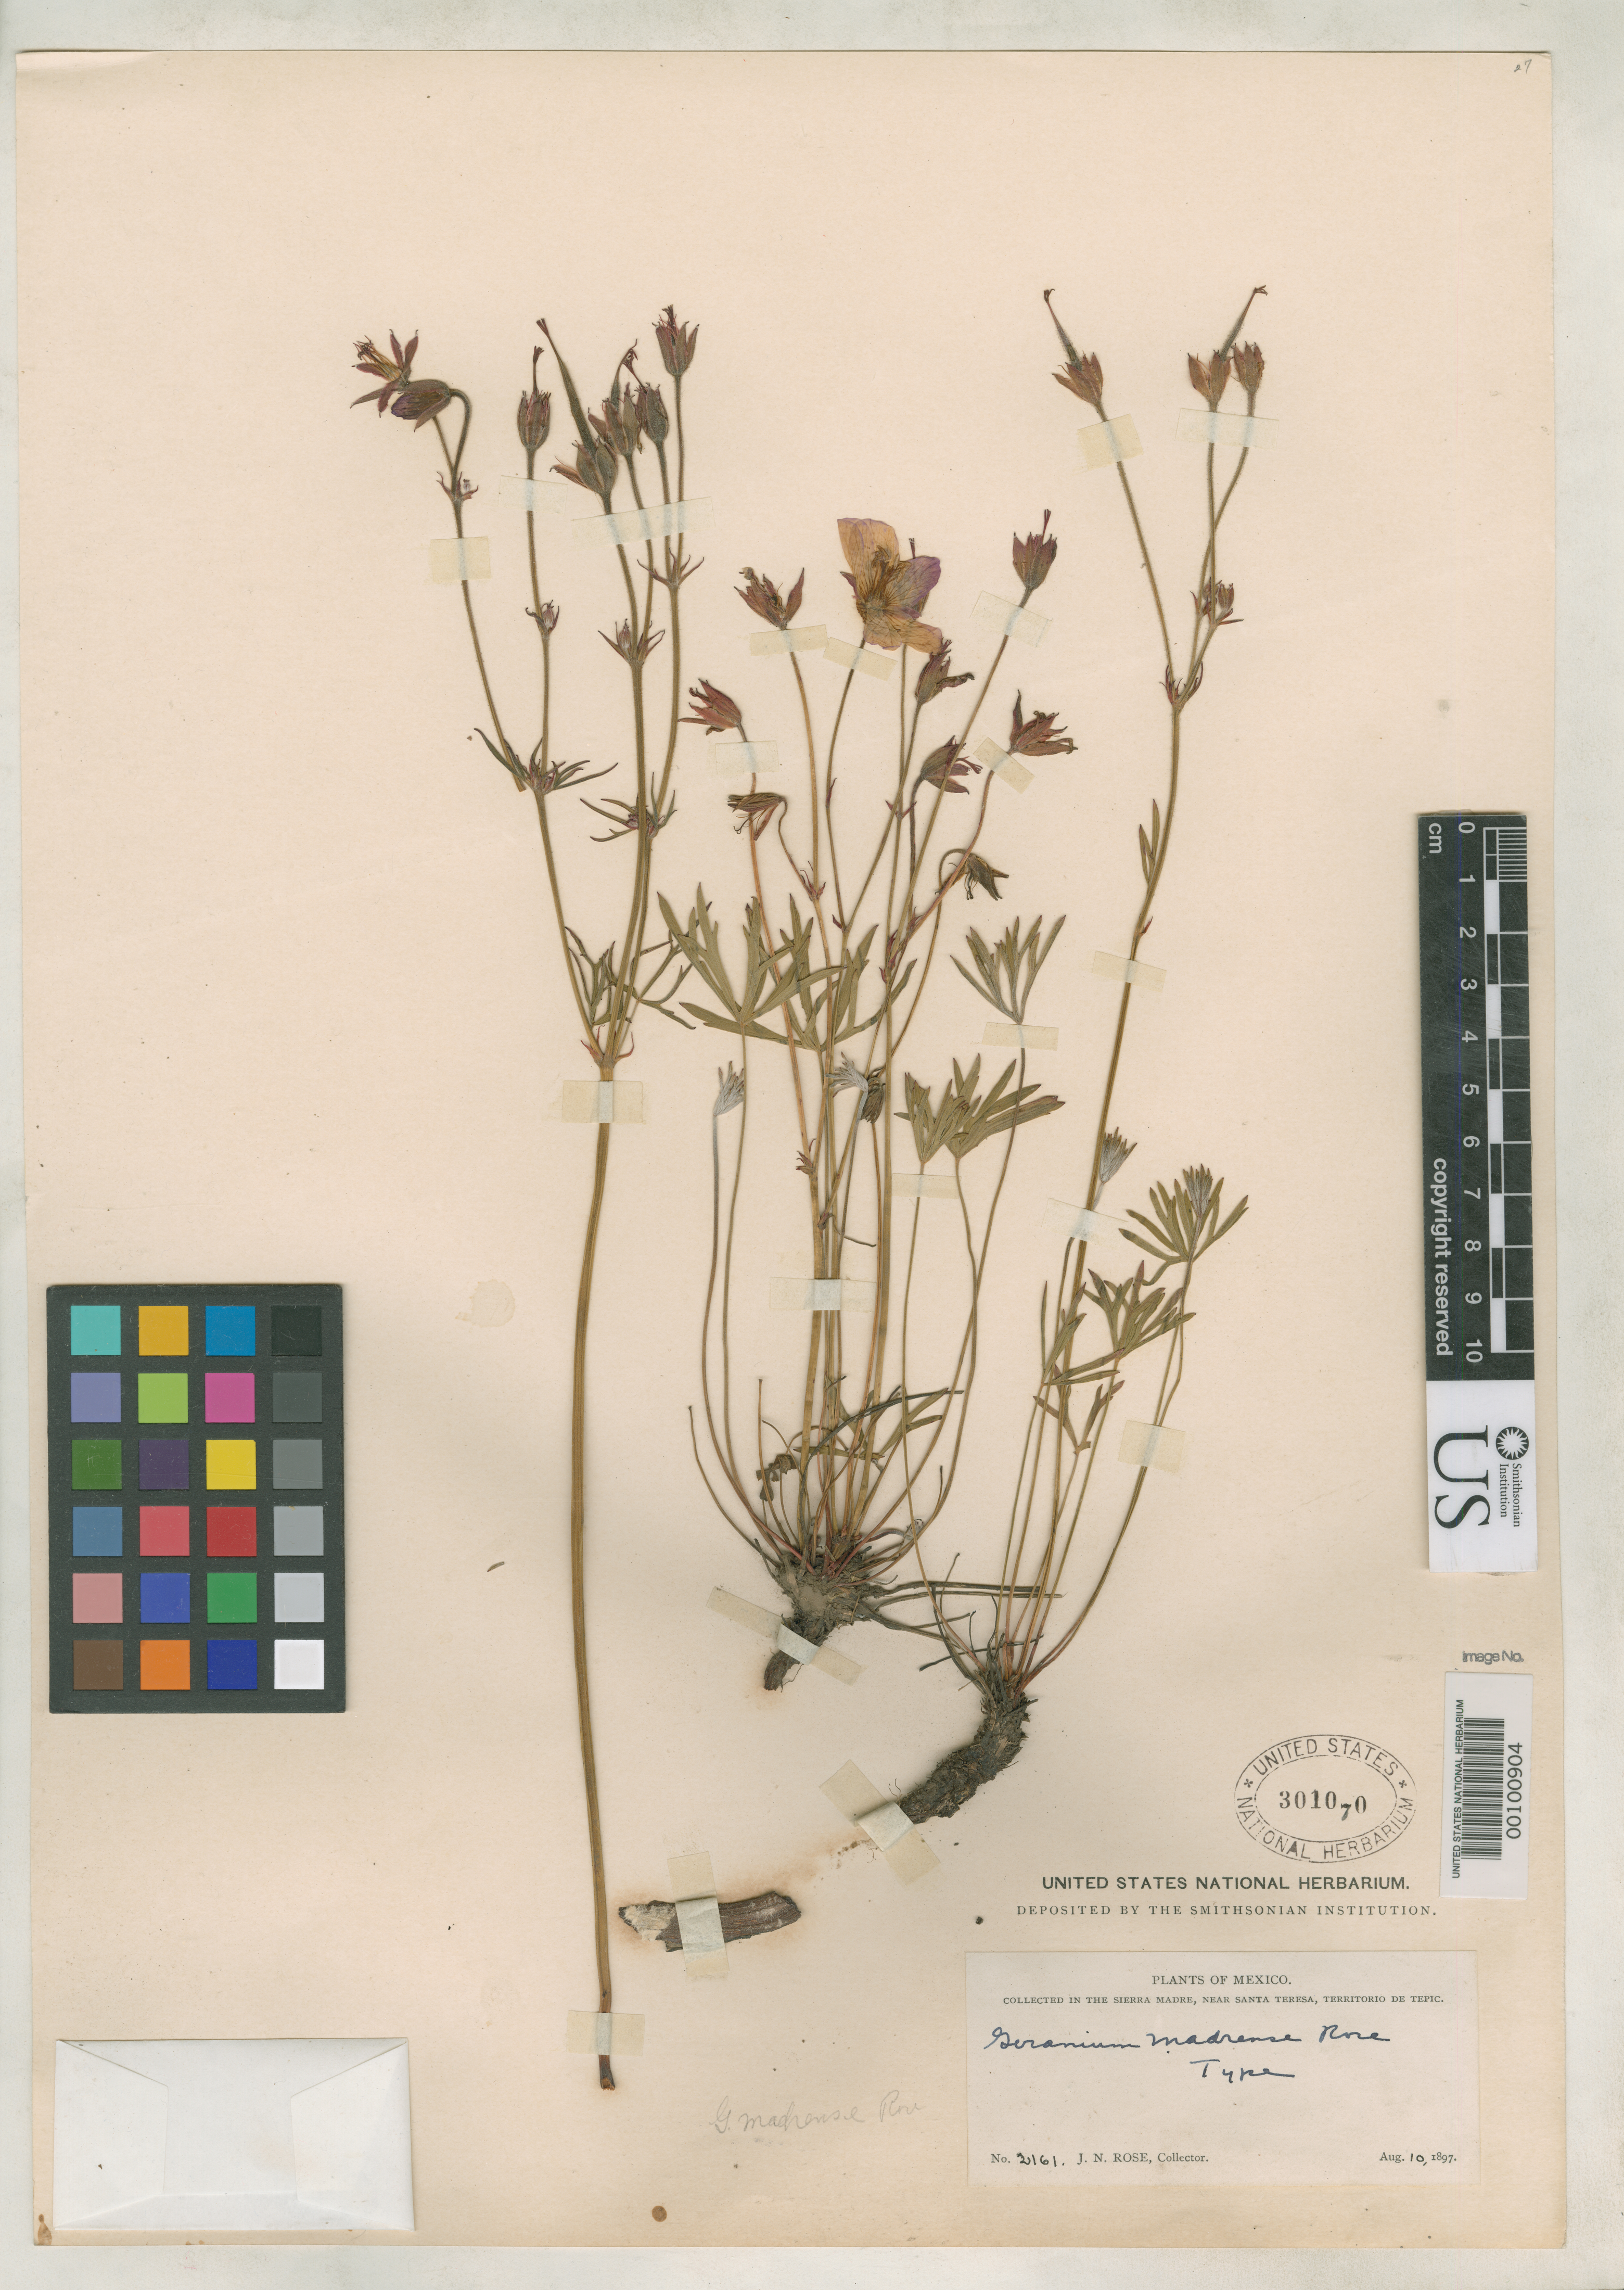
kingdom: Plantae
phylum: Tracheophyta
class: Magnoliopsida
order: Geraniales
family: Geraniaceae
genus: Geranium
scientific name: Geranium madrense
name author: Rose in Hanks & Small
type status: Isotype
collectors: J. N. Rose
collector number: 2161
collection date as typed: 10 Aug 1897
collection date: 1897-08-10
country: Mexico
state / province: Nayarit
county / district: Tepic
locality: Near Santa Teresa.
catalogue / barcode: US 301070